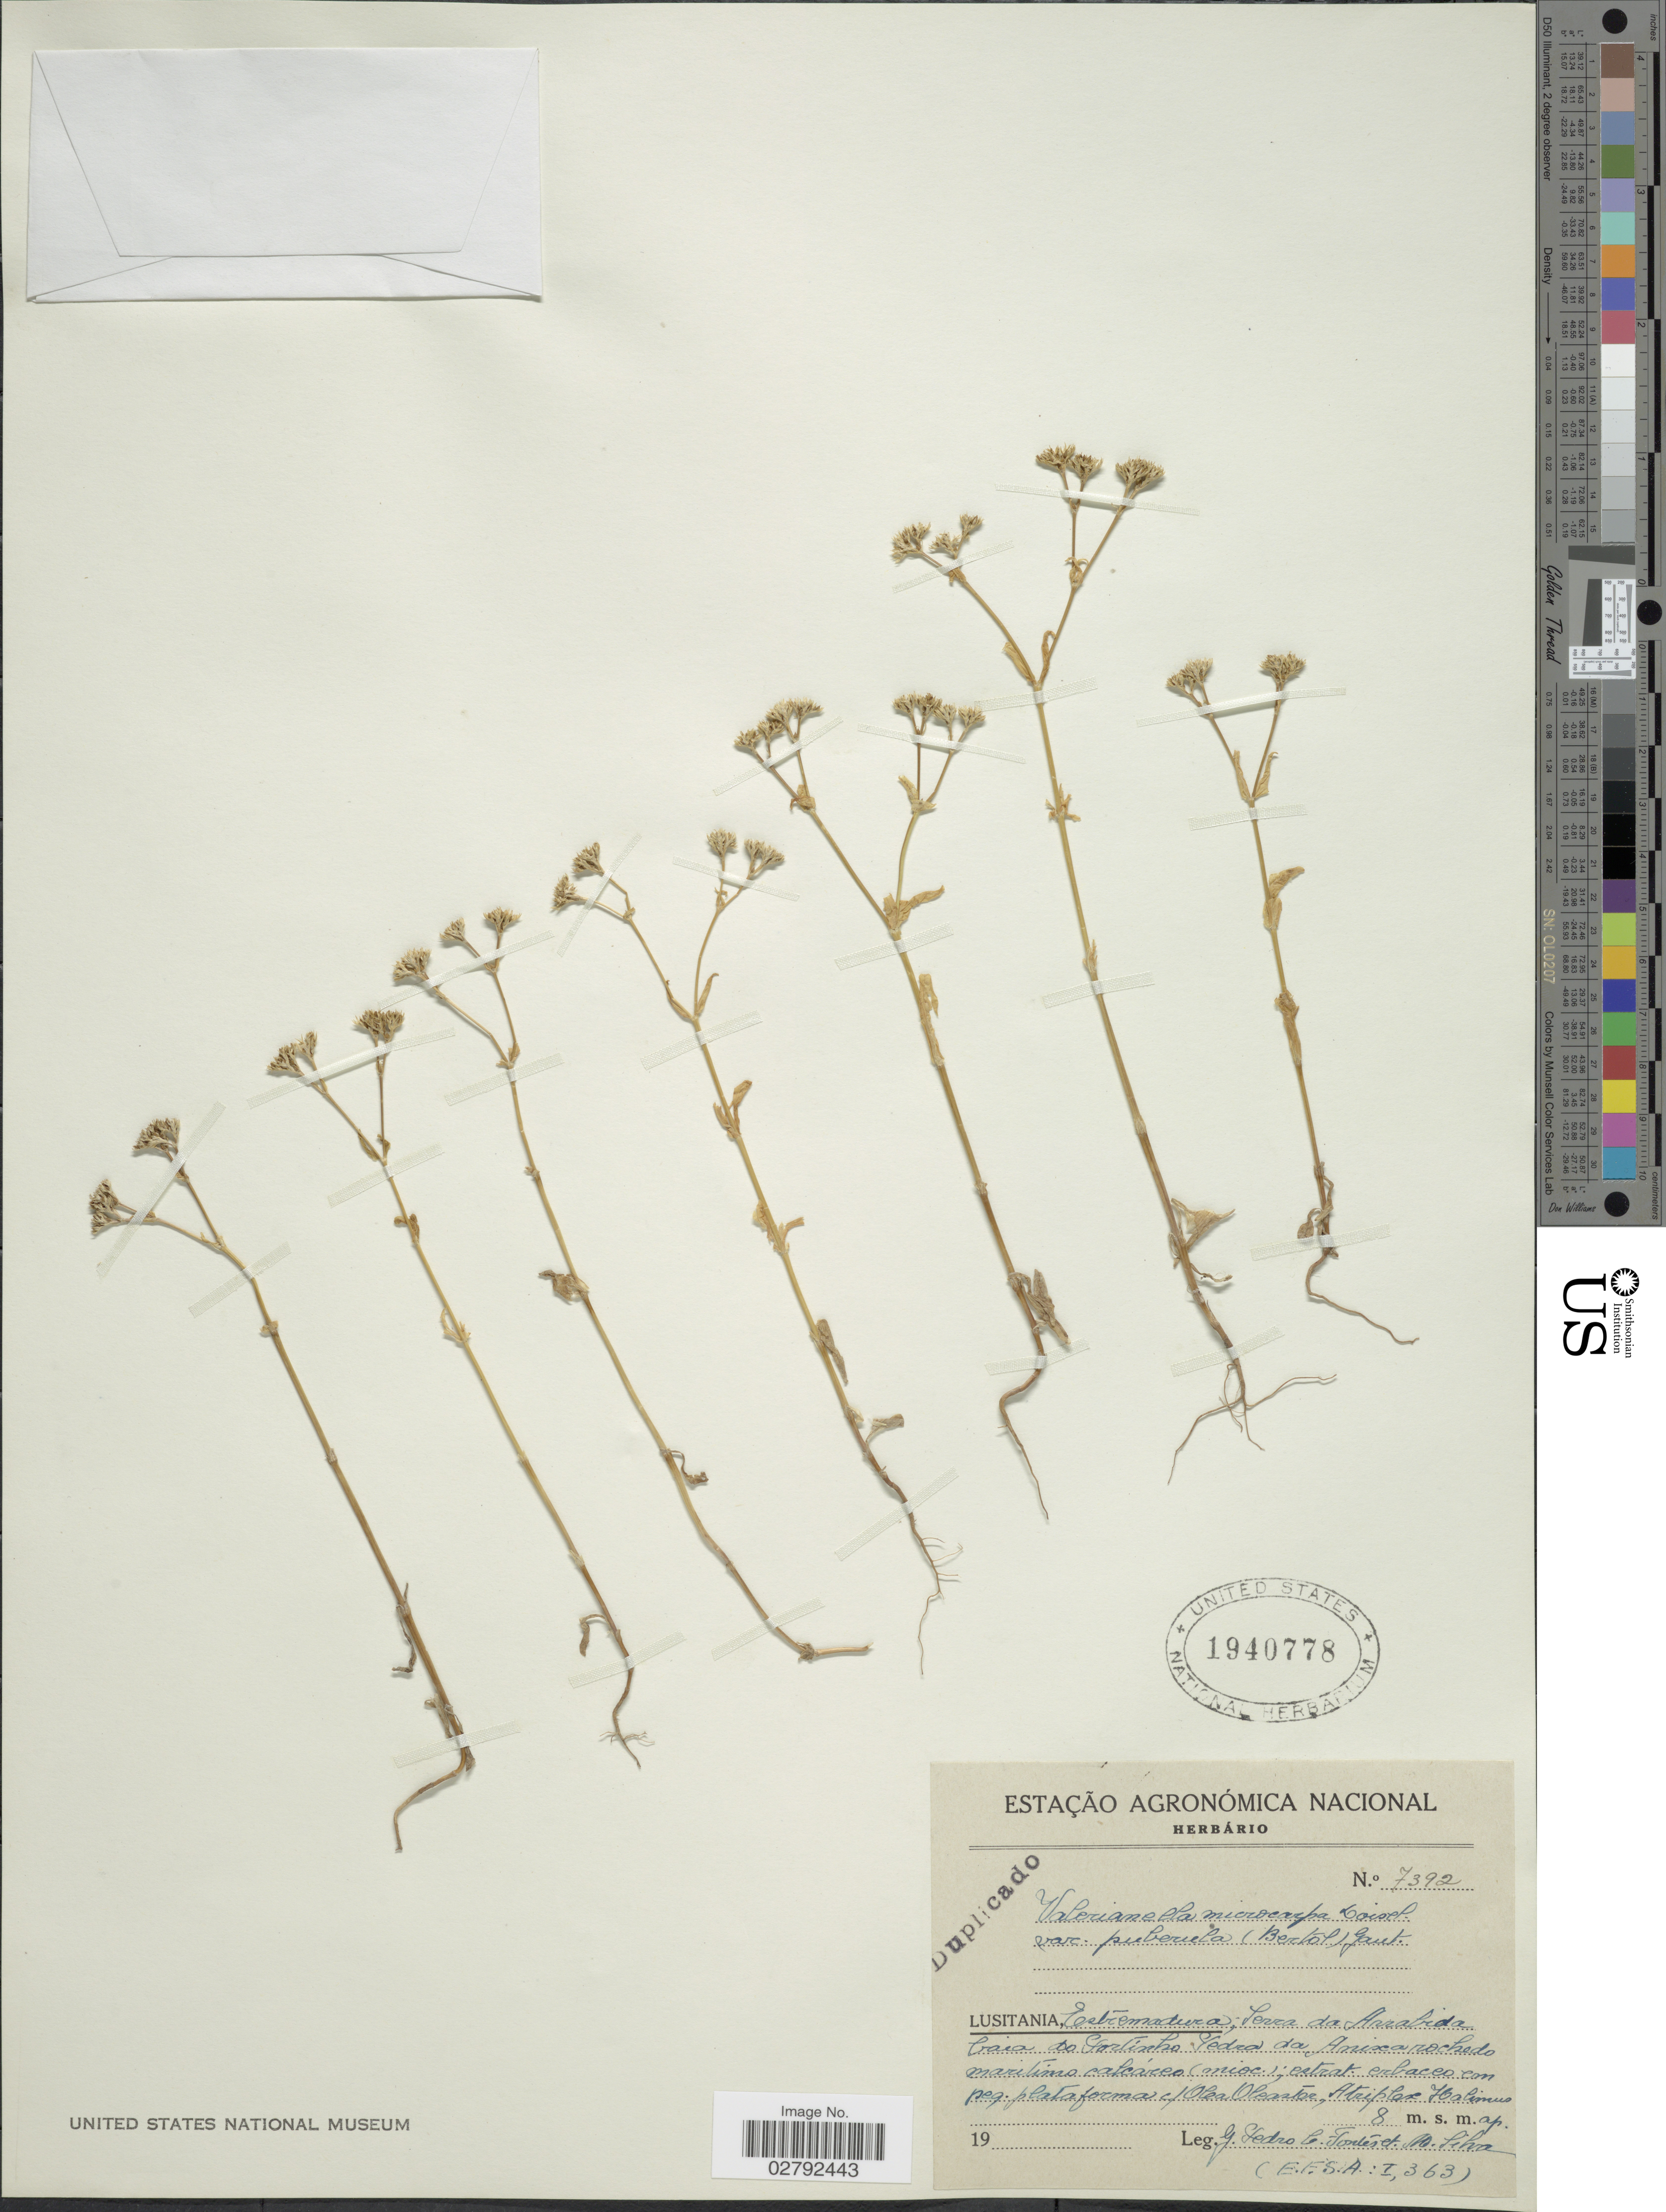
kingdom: Plantae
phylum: Tracheophyta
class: Magnoliopsida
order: Dipsacales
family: Caprifoliaceae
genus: Valerianella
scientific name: Valerianella microcarpa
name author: Loisel.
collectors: G. Fontes & M. Silva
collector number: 7392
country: Portugal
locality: Lusitania. Estremadura, - Serra da Arrabida baia do Gortinho Pedra da Anixa rochedo maritimo calcáres.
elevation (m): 8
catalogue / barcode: US 1940778